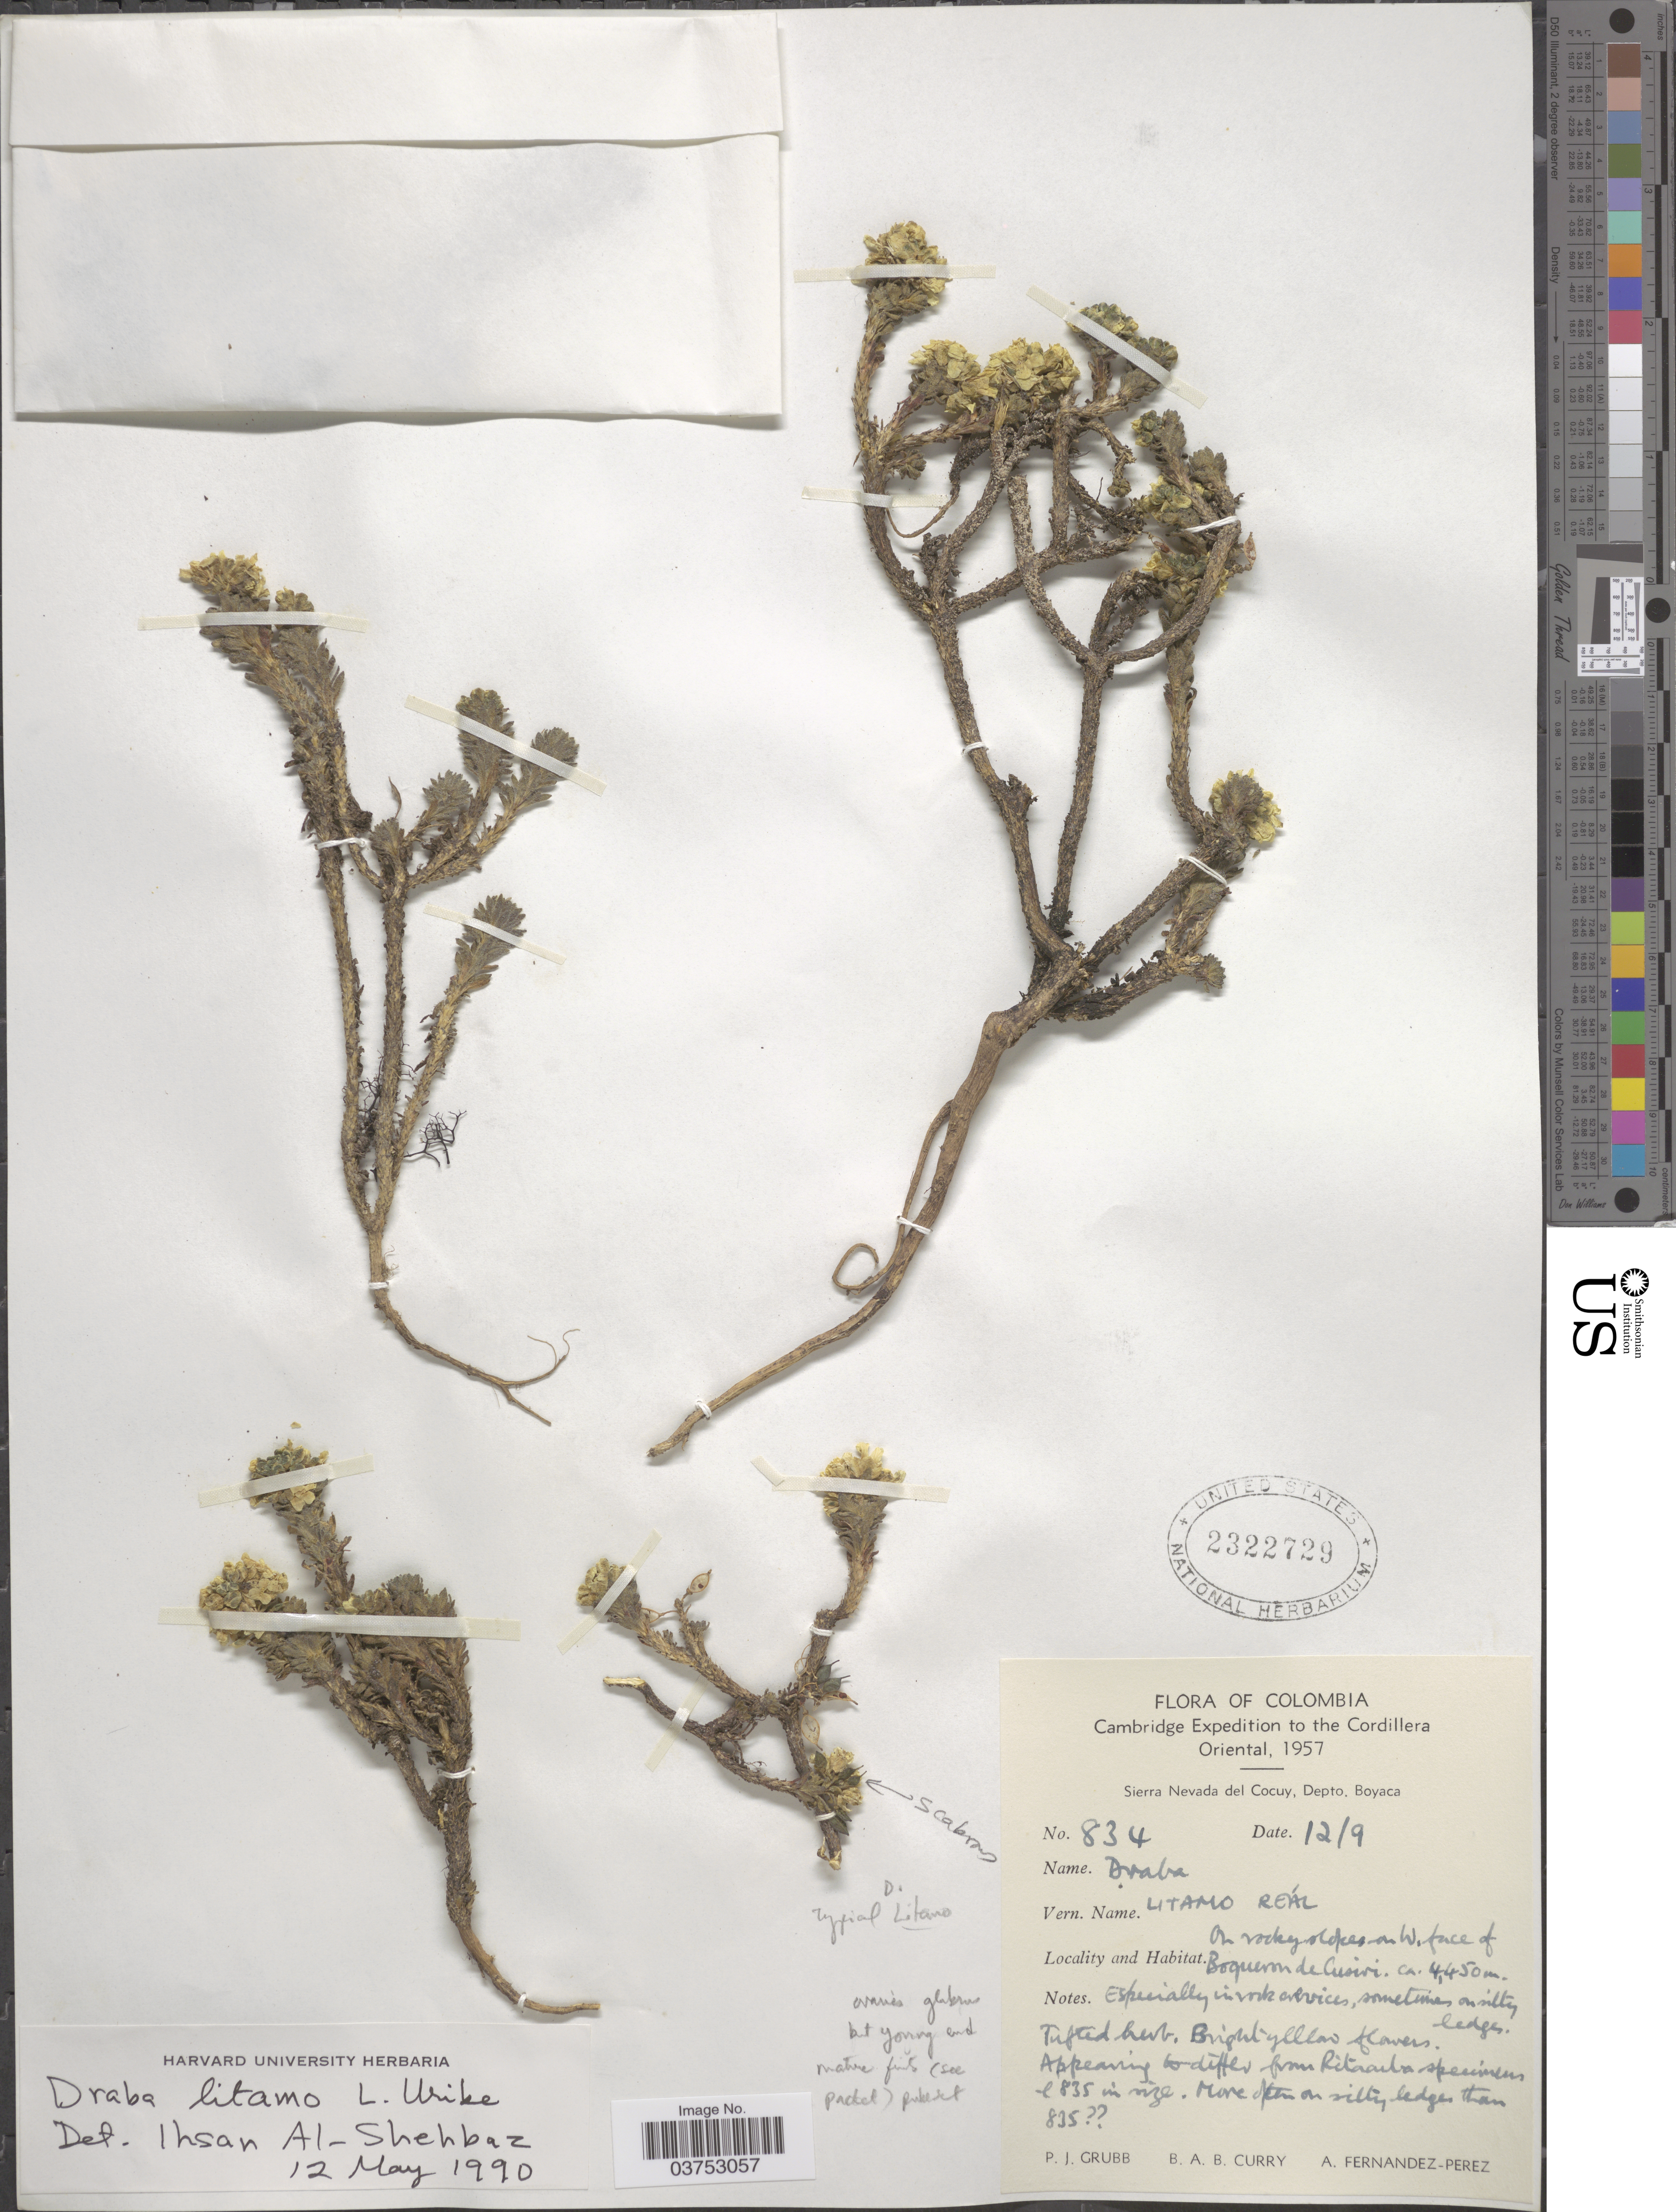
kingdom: Plantae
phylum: Tracheophyta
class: Magnoliopsida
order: Brassicales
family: Brassicaceae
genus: Draba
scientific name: Draba litamo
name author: L. Uribe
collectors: P. J. Grubb, B. A. B. Curry & A. Fernández-Pérez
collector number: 834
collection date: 1957-09-12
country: Colombia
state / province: Boyacá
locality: Cordillera Oriental. Sierra Nevada del Cocuy, Depto. Boyaca. On rocky slopes on W. face of Boqueron de Cusiri.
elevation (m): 4450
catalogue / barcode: US 2322729